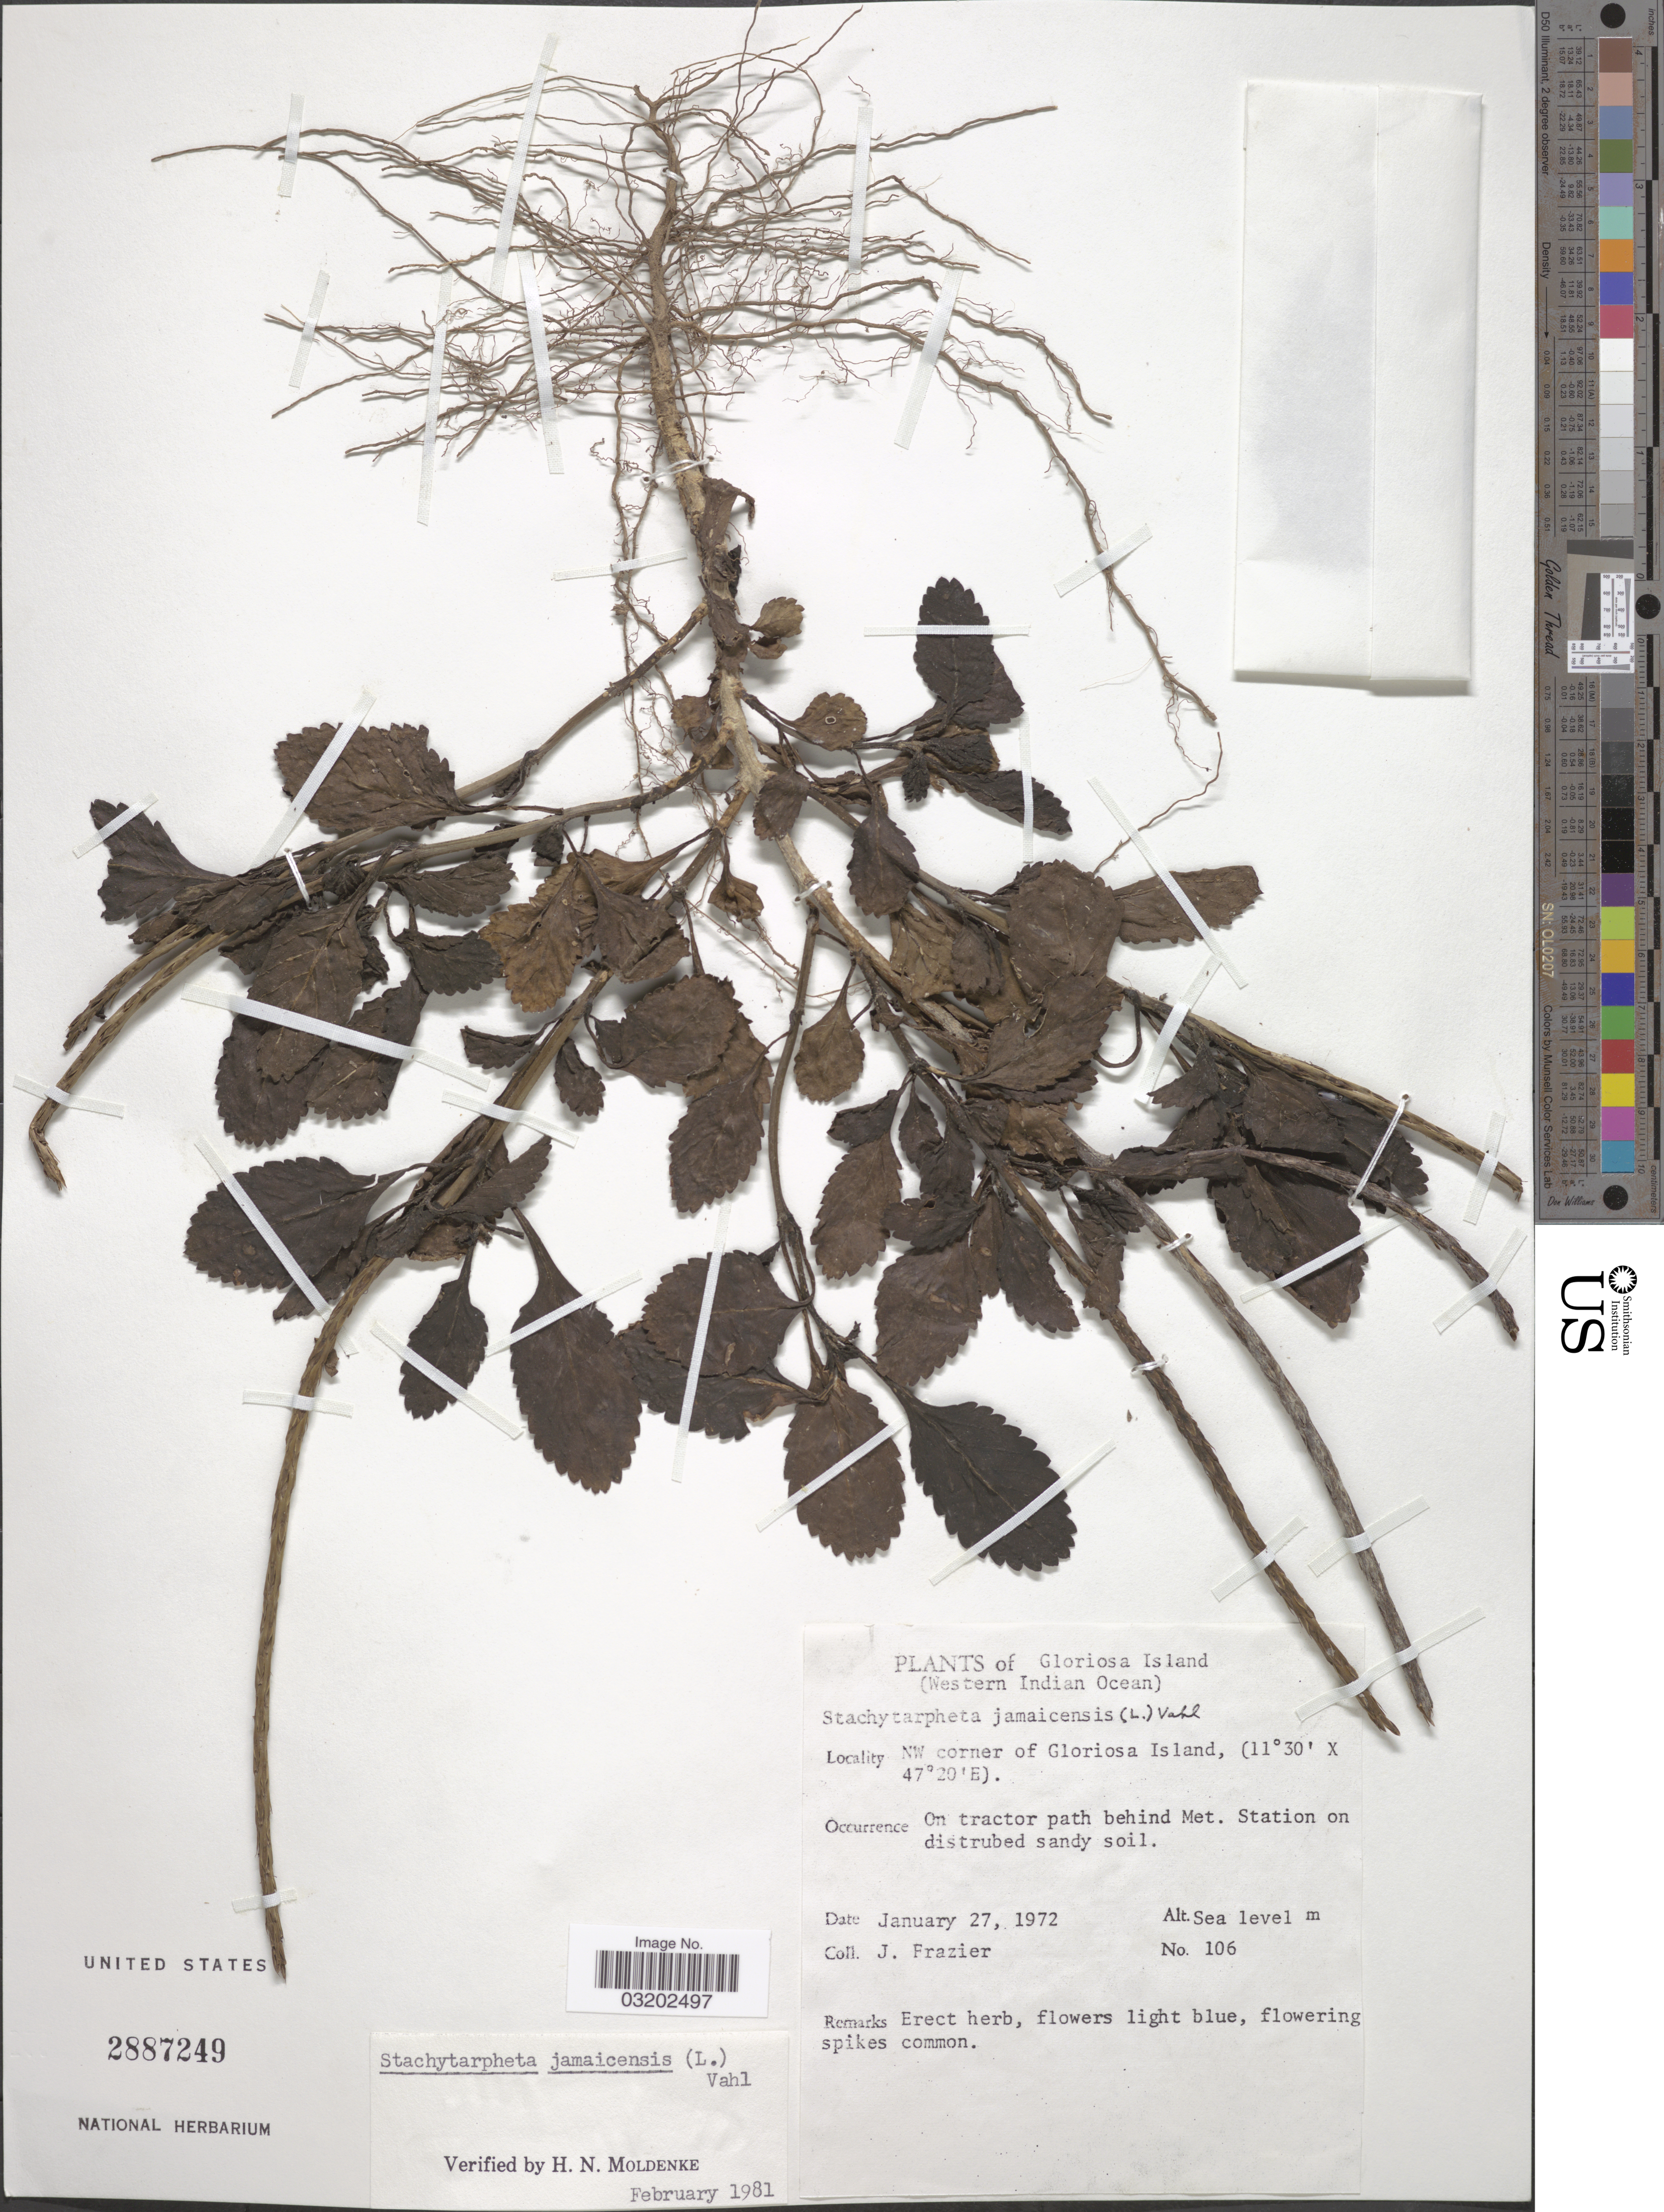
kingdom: Plantae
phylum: Tracheophyta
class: Magnoliopsida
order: Lamiales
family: Verbenaceae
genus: Stachytarpheta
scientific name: Stachytarpheta jamaicensis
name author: (L.) Vahl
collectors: J. Frazier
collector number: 106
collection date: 1972-01-27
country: French Southern Territories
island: Île Glorieuse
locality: Île Glorieuse, NW corner of Île Glorieuse. On tractor path behind Met. Station.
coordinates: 11 30 ?, 47 20 E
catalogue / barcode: US 2887249